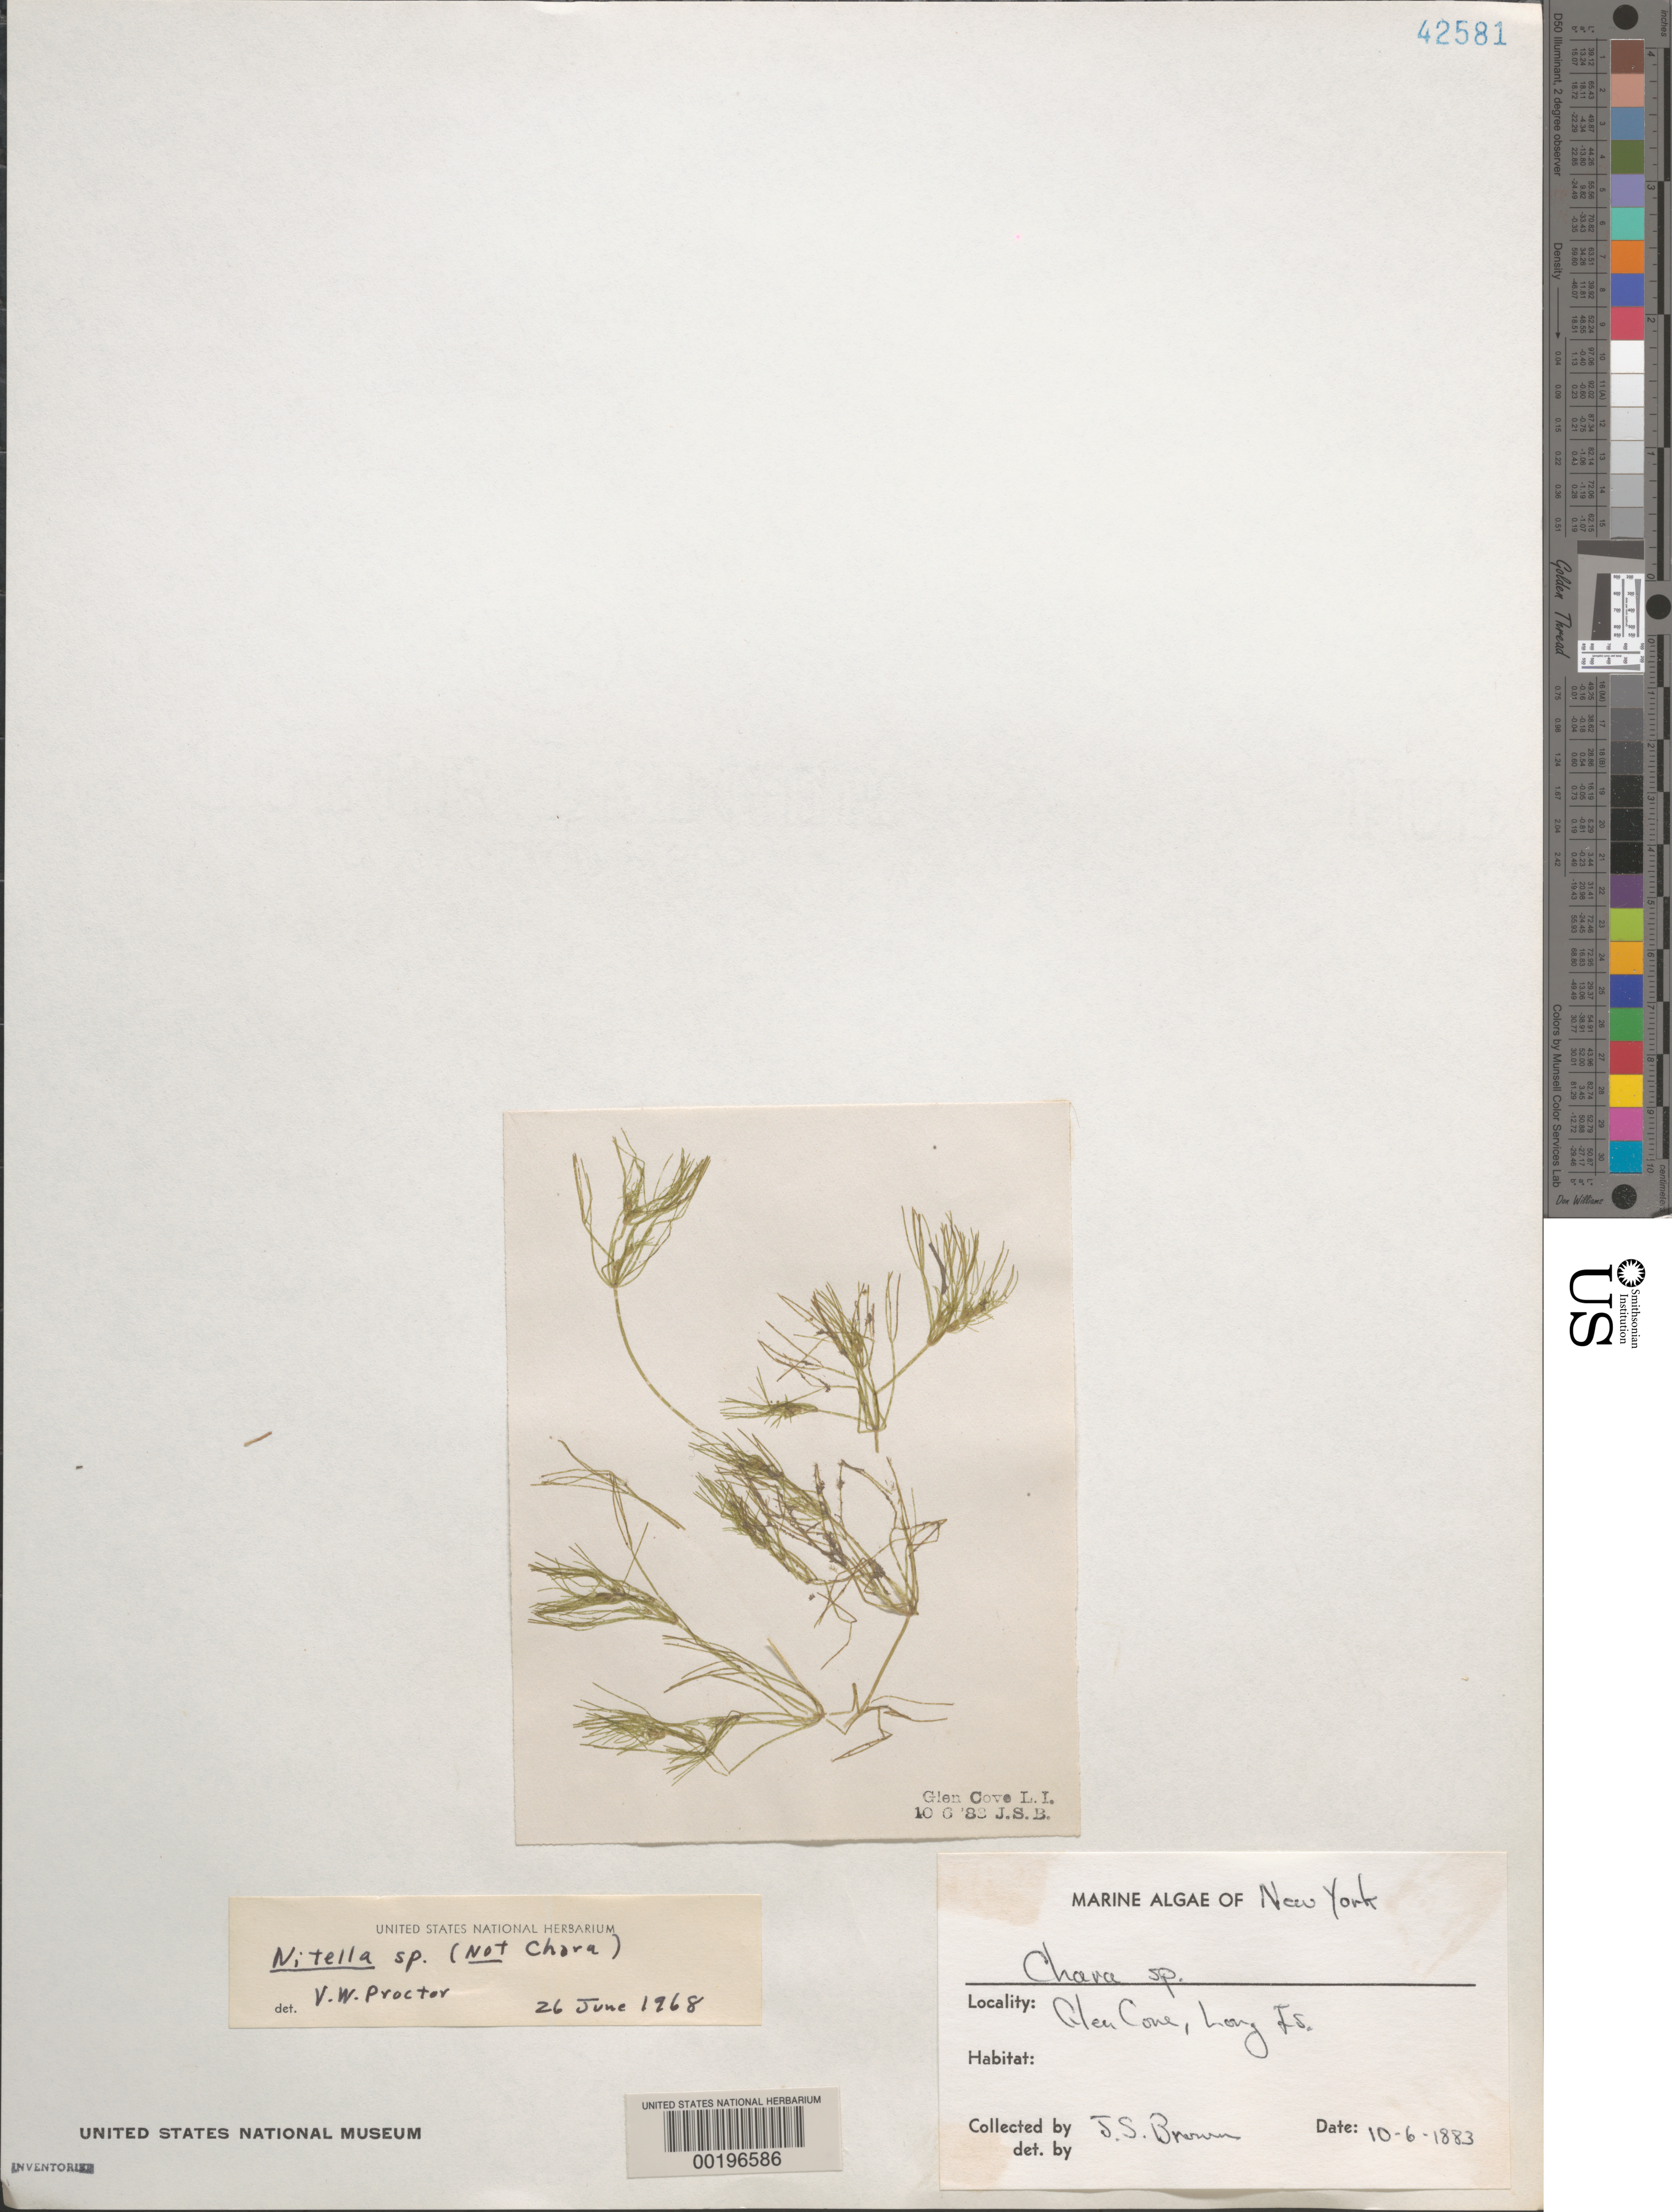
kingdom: Plantae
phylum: Charophyta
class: Charophyceae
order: Charales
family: Characeae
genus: Nitella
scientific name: Nitella sp.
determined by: Proctor, V. W.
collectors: J. S. Brown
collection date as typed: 06 Oct 1883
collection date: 1883-10-06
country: United States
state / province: New York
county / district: Nassau County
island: Long Island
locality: Glen Cove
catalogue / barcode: US 42581